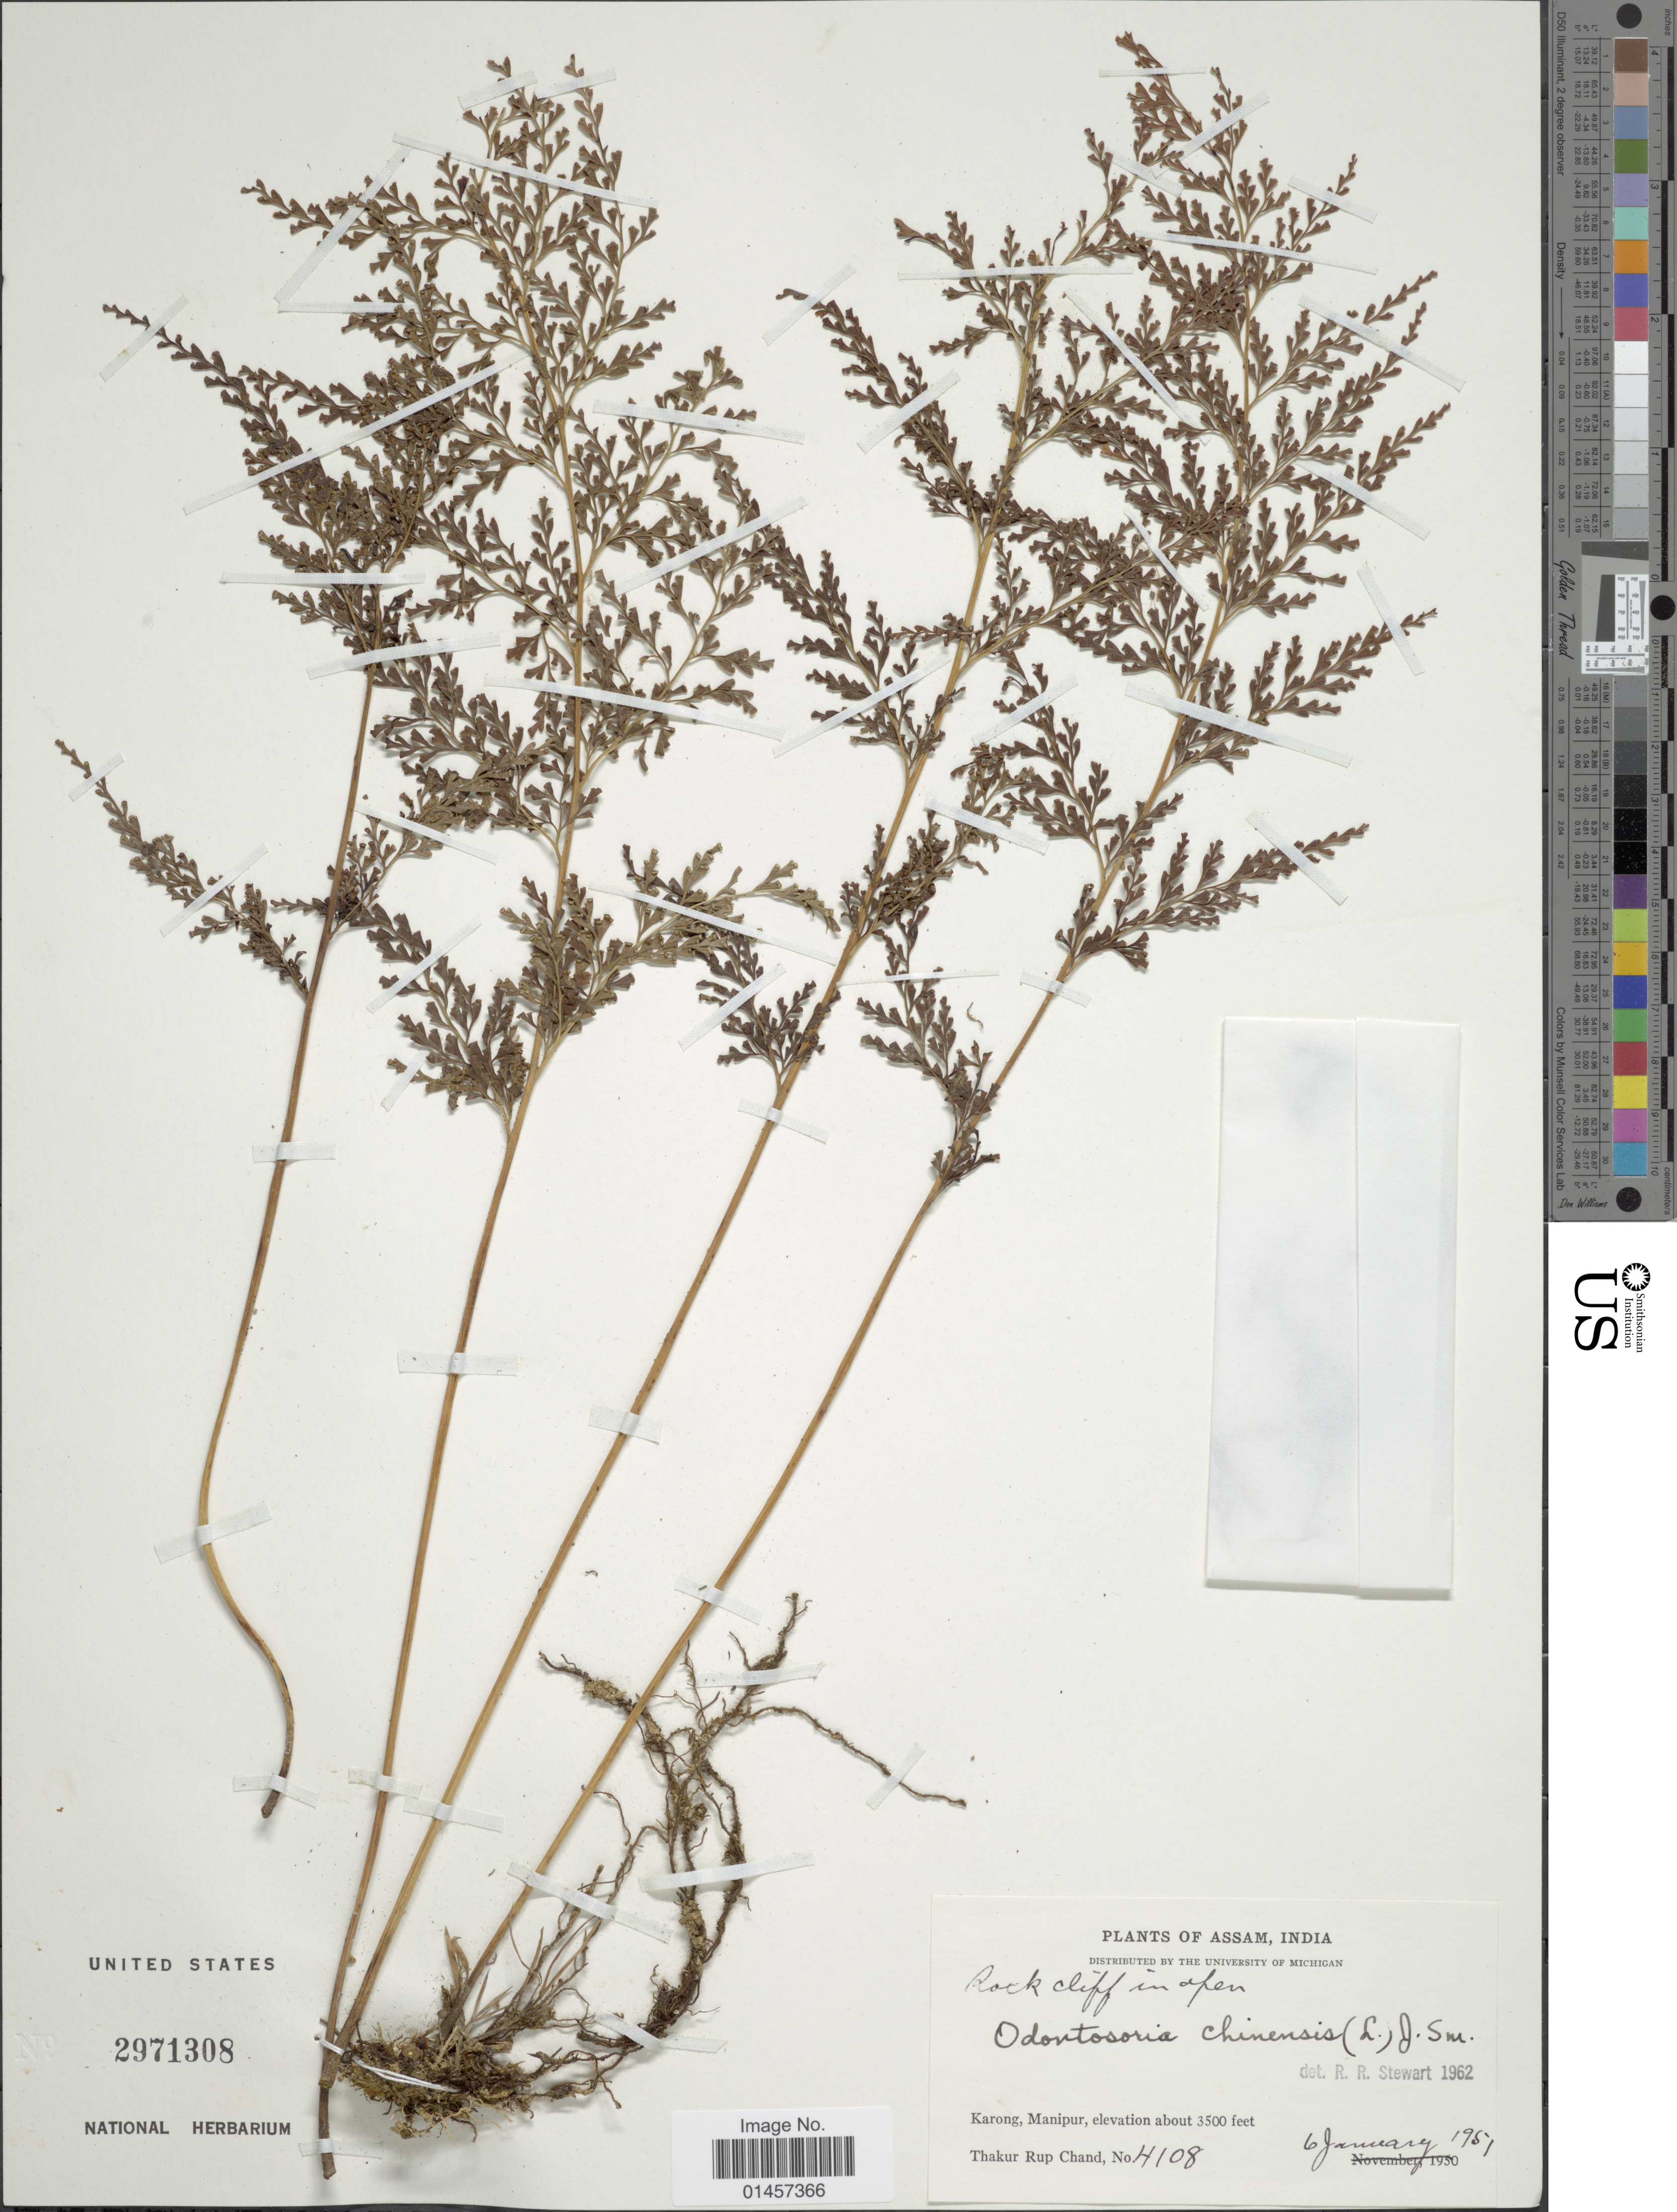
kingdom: Plantae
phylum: Tracheophyta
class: Polypodiopsida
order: Polypodiales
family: Lindsaeaceae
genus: Sphenomeris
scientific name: Sphenomeris chinensis var. chinensis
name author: (L.) Maxon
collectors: T. R. Chand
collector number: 4108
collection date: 1951-01-06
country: India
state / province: Manipur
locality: Assam, India, Karong Manipur.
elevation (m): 1067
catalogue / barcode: US 2971308